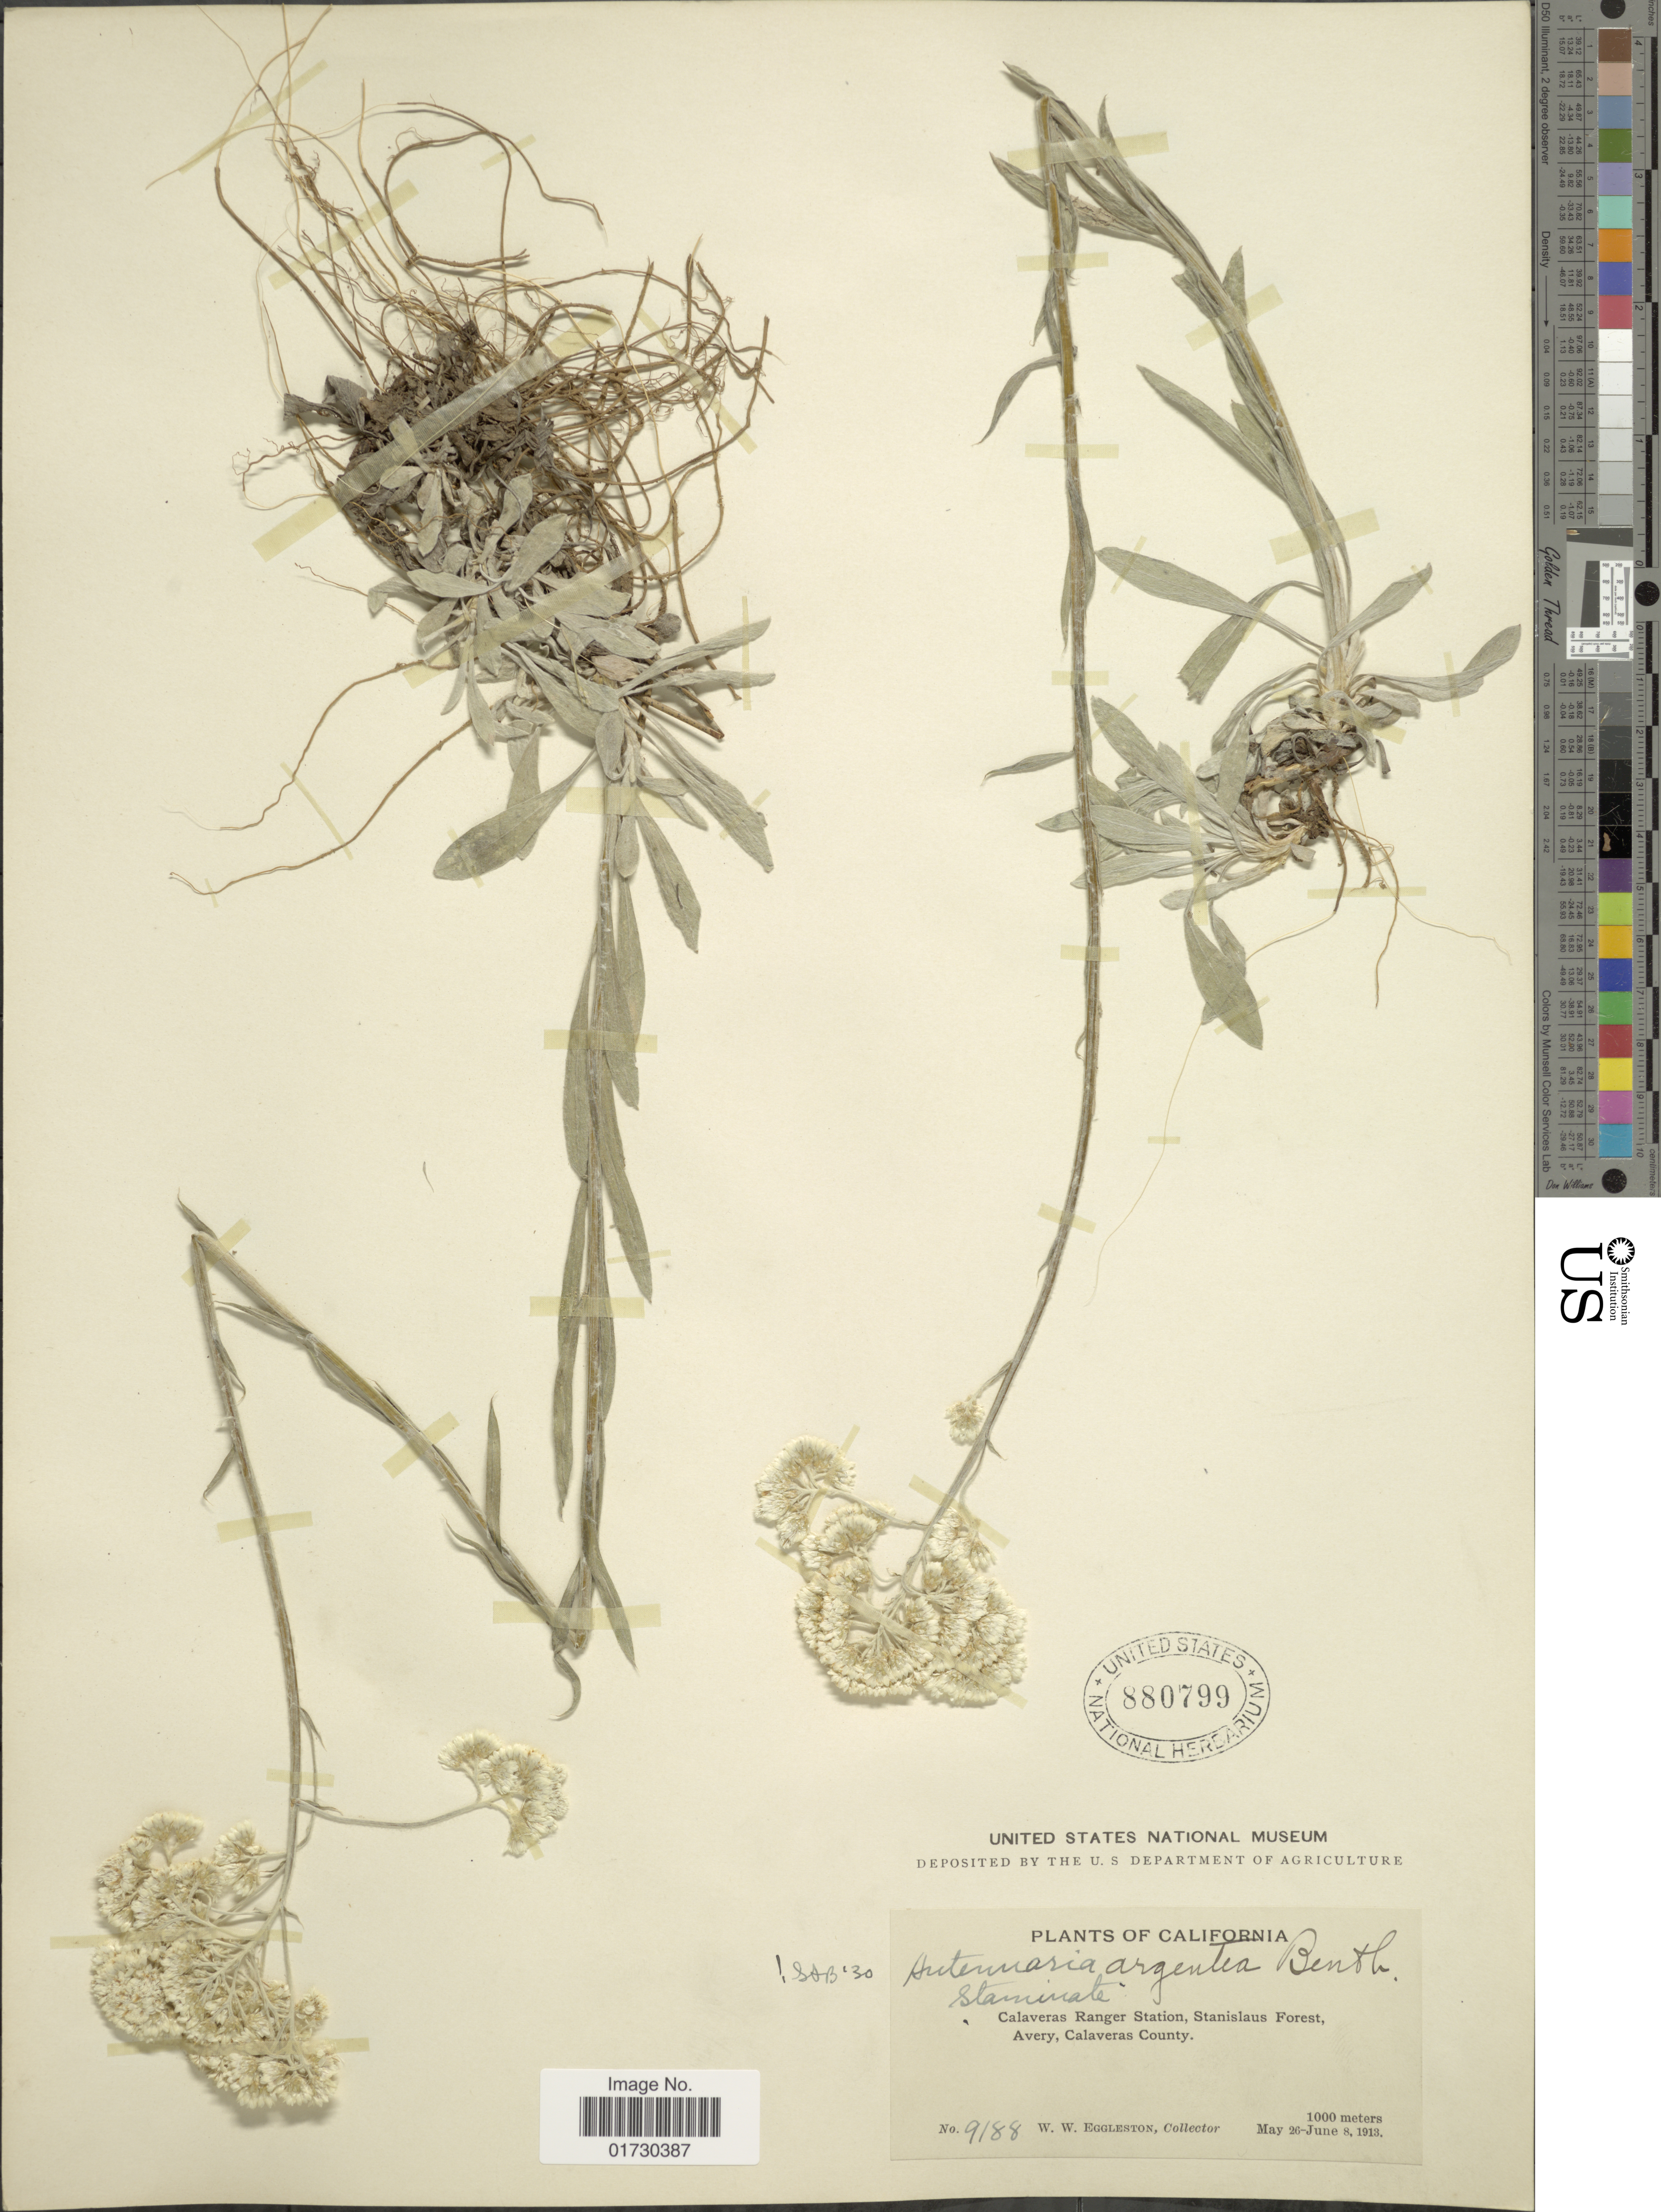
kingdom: Plantae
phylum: Tracheophyta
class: Magnoliopsida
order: Asterales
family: Asteraceae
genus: Antennaria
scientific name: Antennaria argentea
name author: Benth.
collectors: W. W. Eggleston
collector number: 9188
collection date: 1913-05-26/1913-06-08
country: United States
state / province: California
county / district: Calaveras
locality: Calaveras Ranger Station, Stanislaus Forest, Avery, Calaveras County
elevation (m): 1000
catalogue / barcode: US 880799